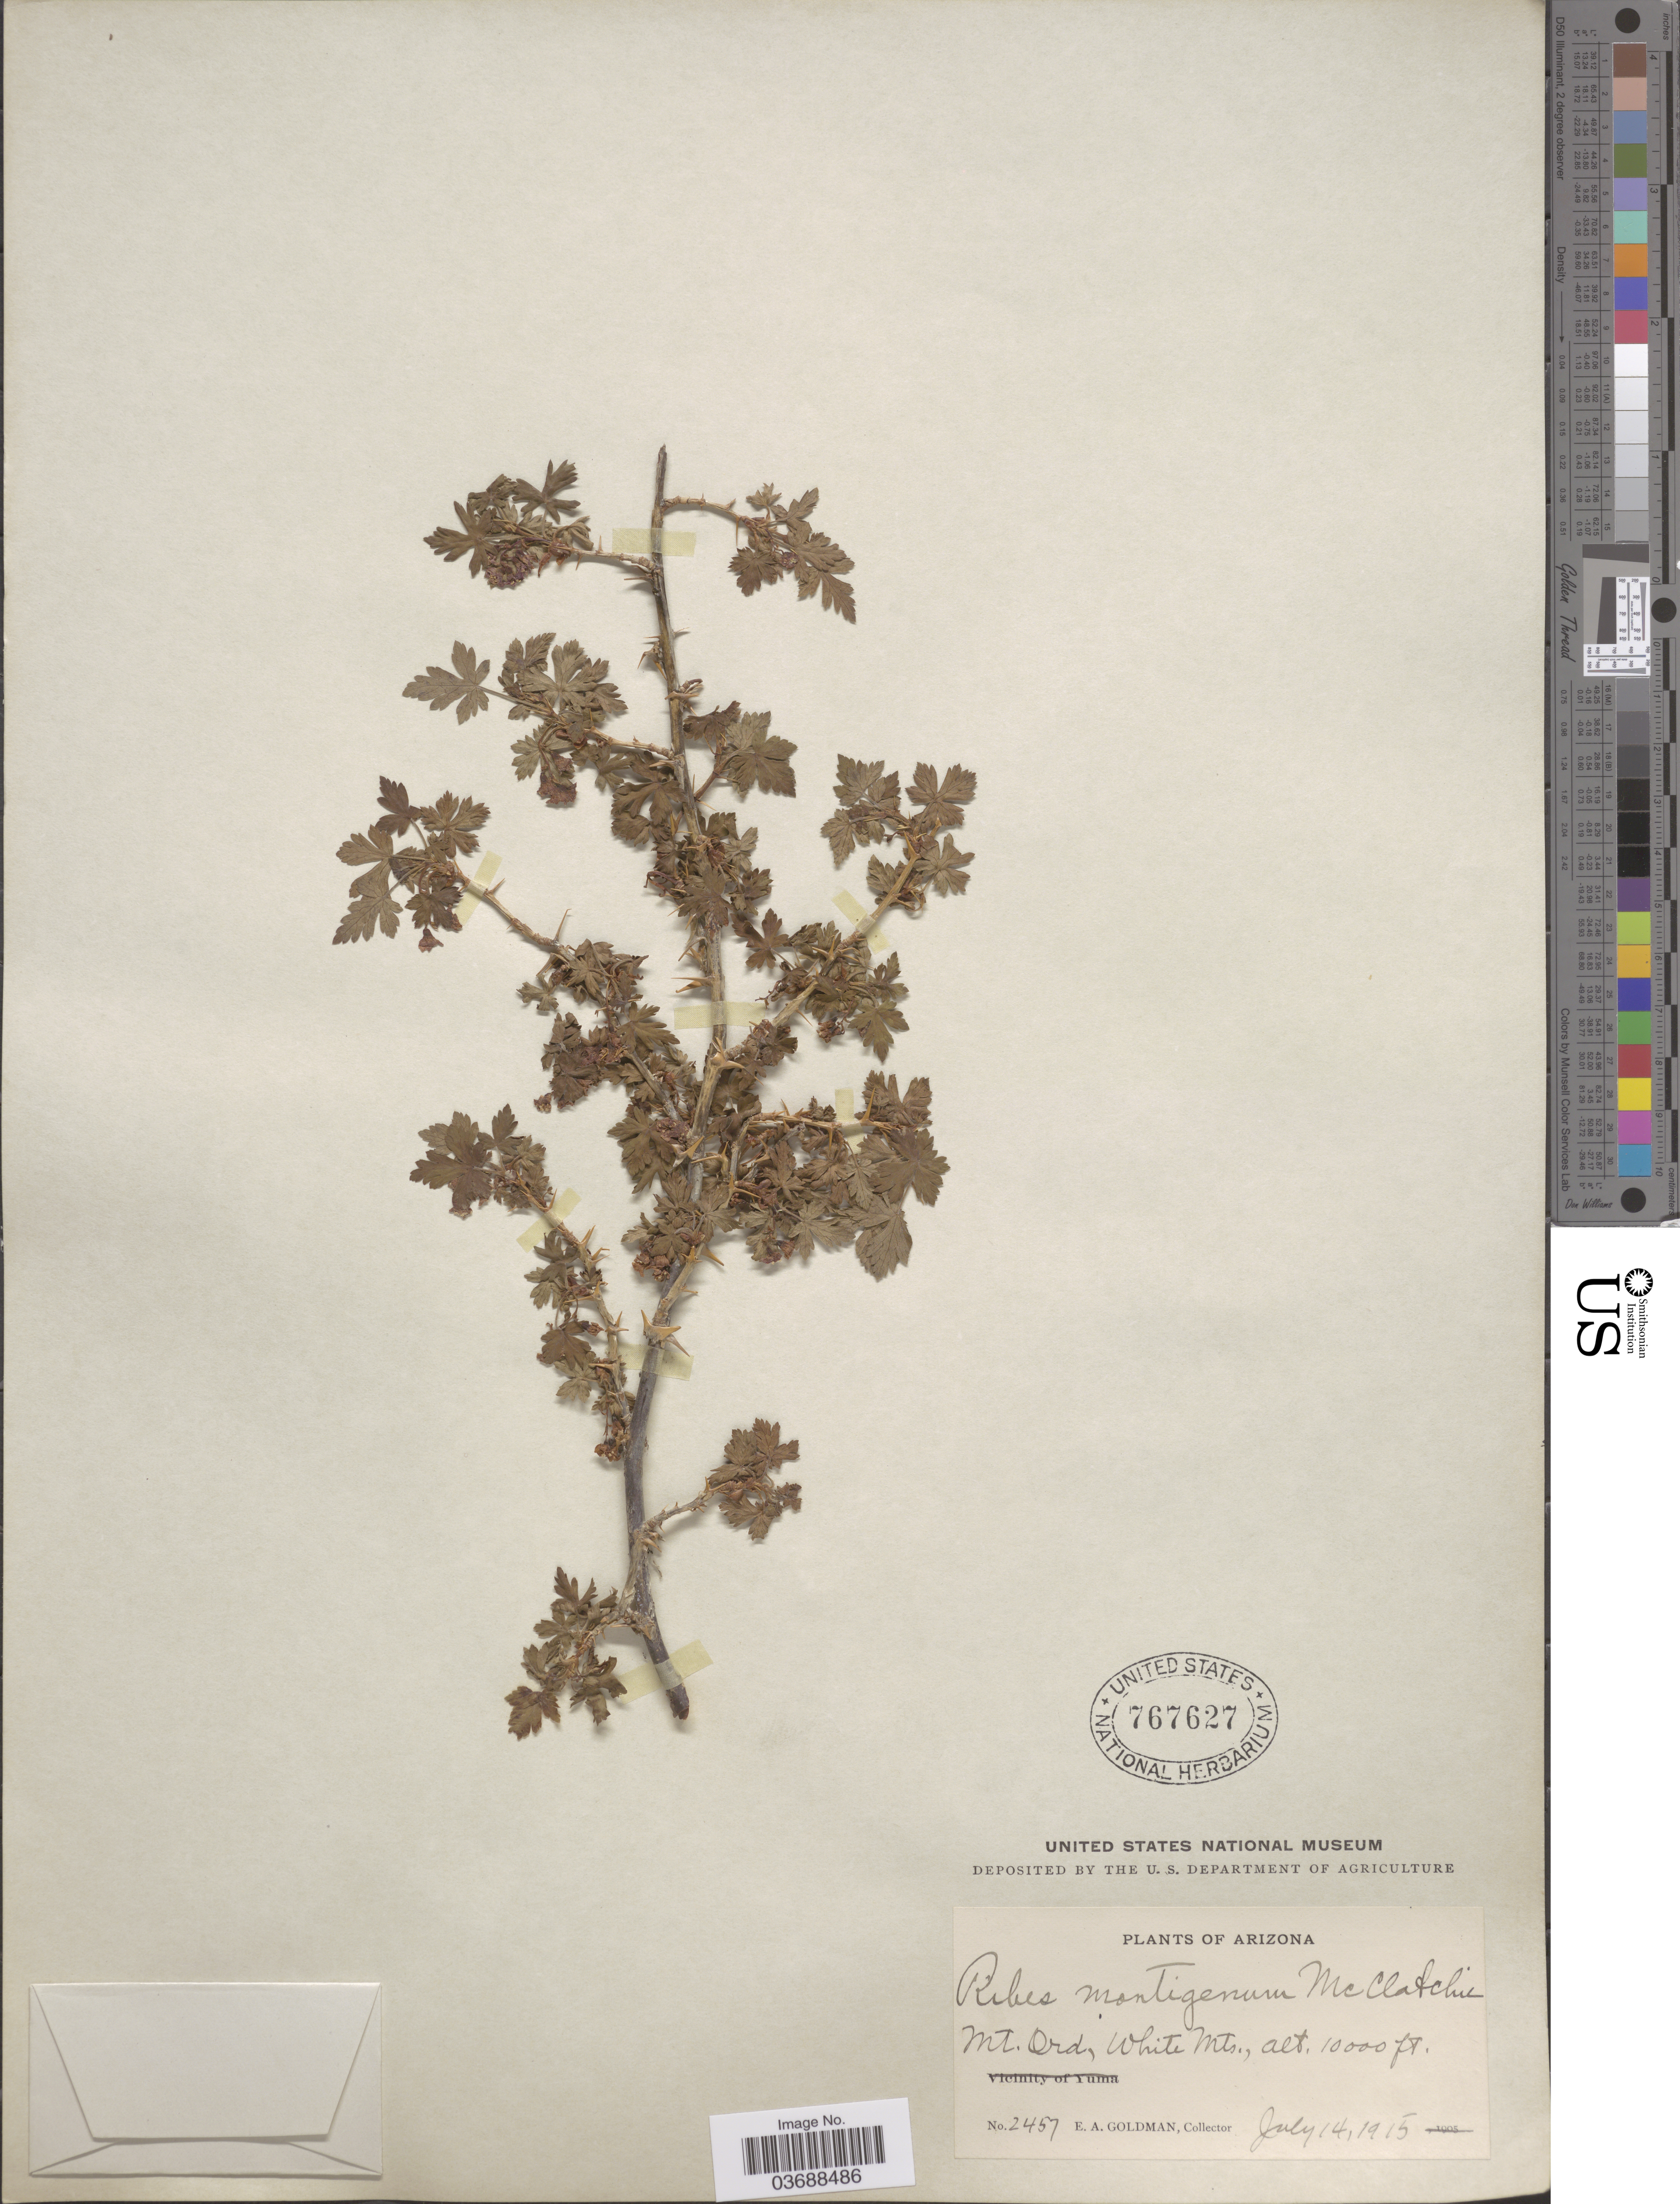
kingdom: Plantae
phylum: Tracheophyta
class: Magnoliopsida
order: Saxifragales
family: Grossulariaceae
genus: Ribes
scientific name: Ribes montigenum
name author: McClatchie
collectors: E. A. Goldman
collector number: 2457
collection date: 1915-07-14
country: United States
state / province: Arizona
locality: Mt. Ord, White Mts.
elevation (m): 3048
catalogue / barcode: US 767627